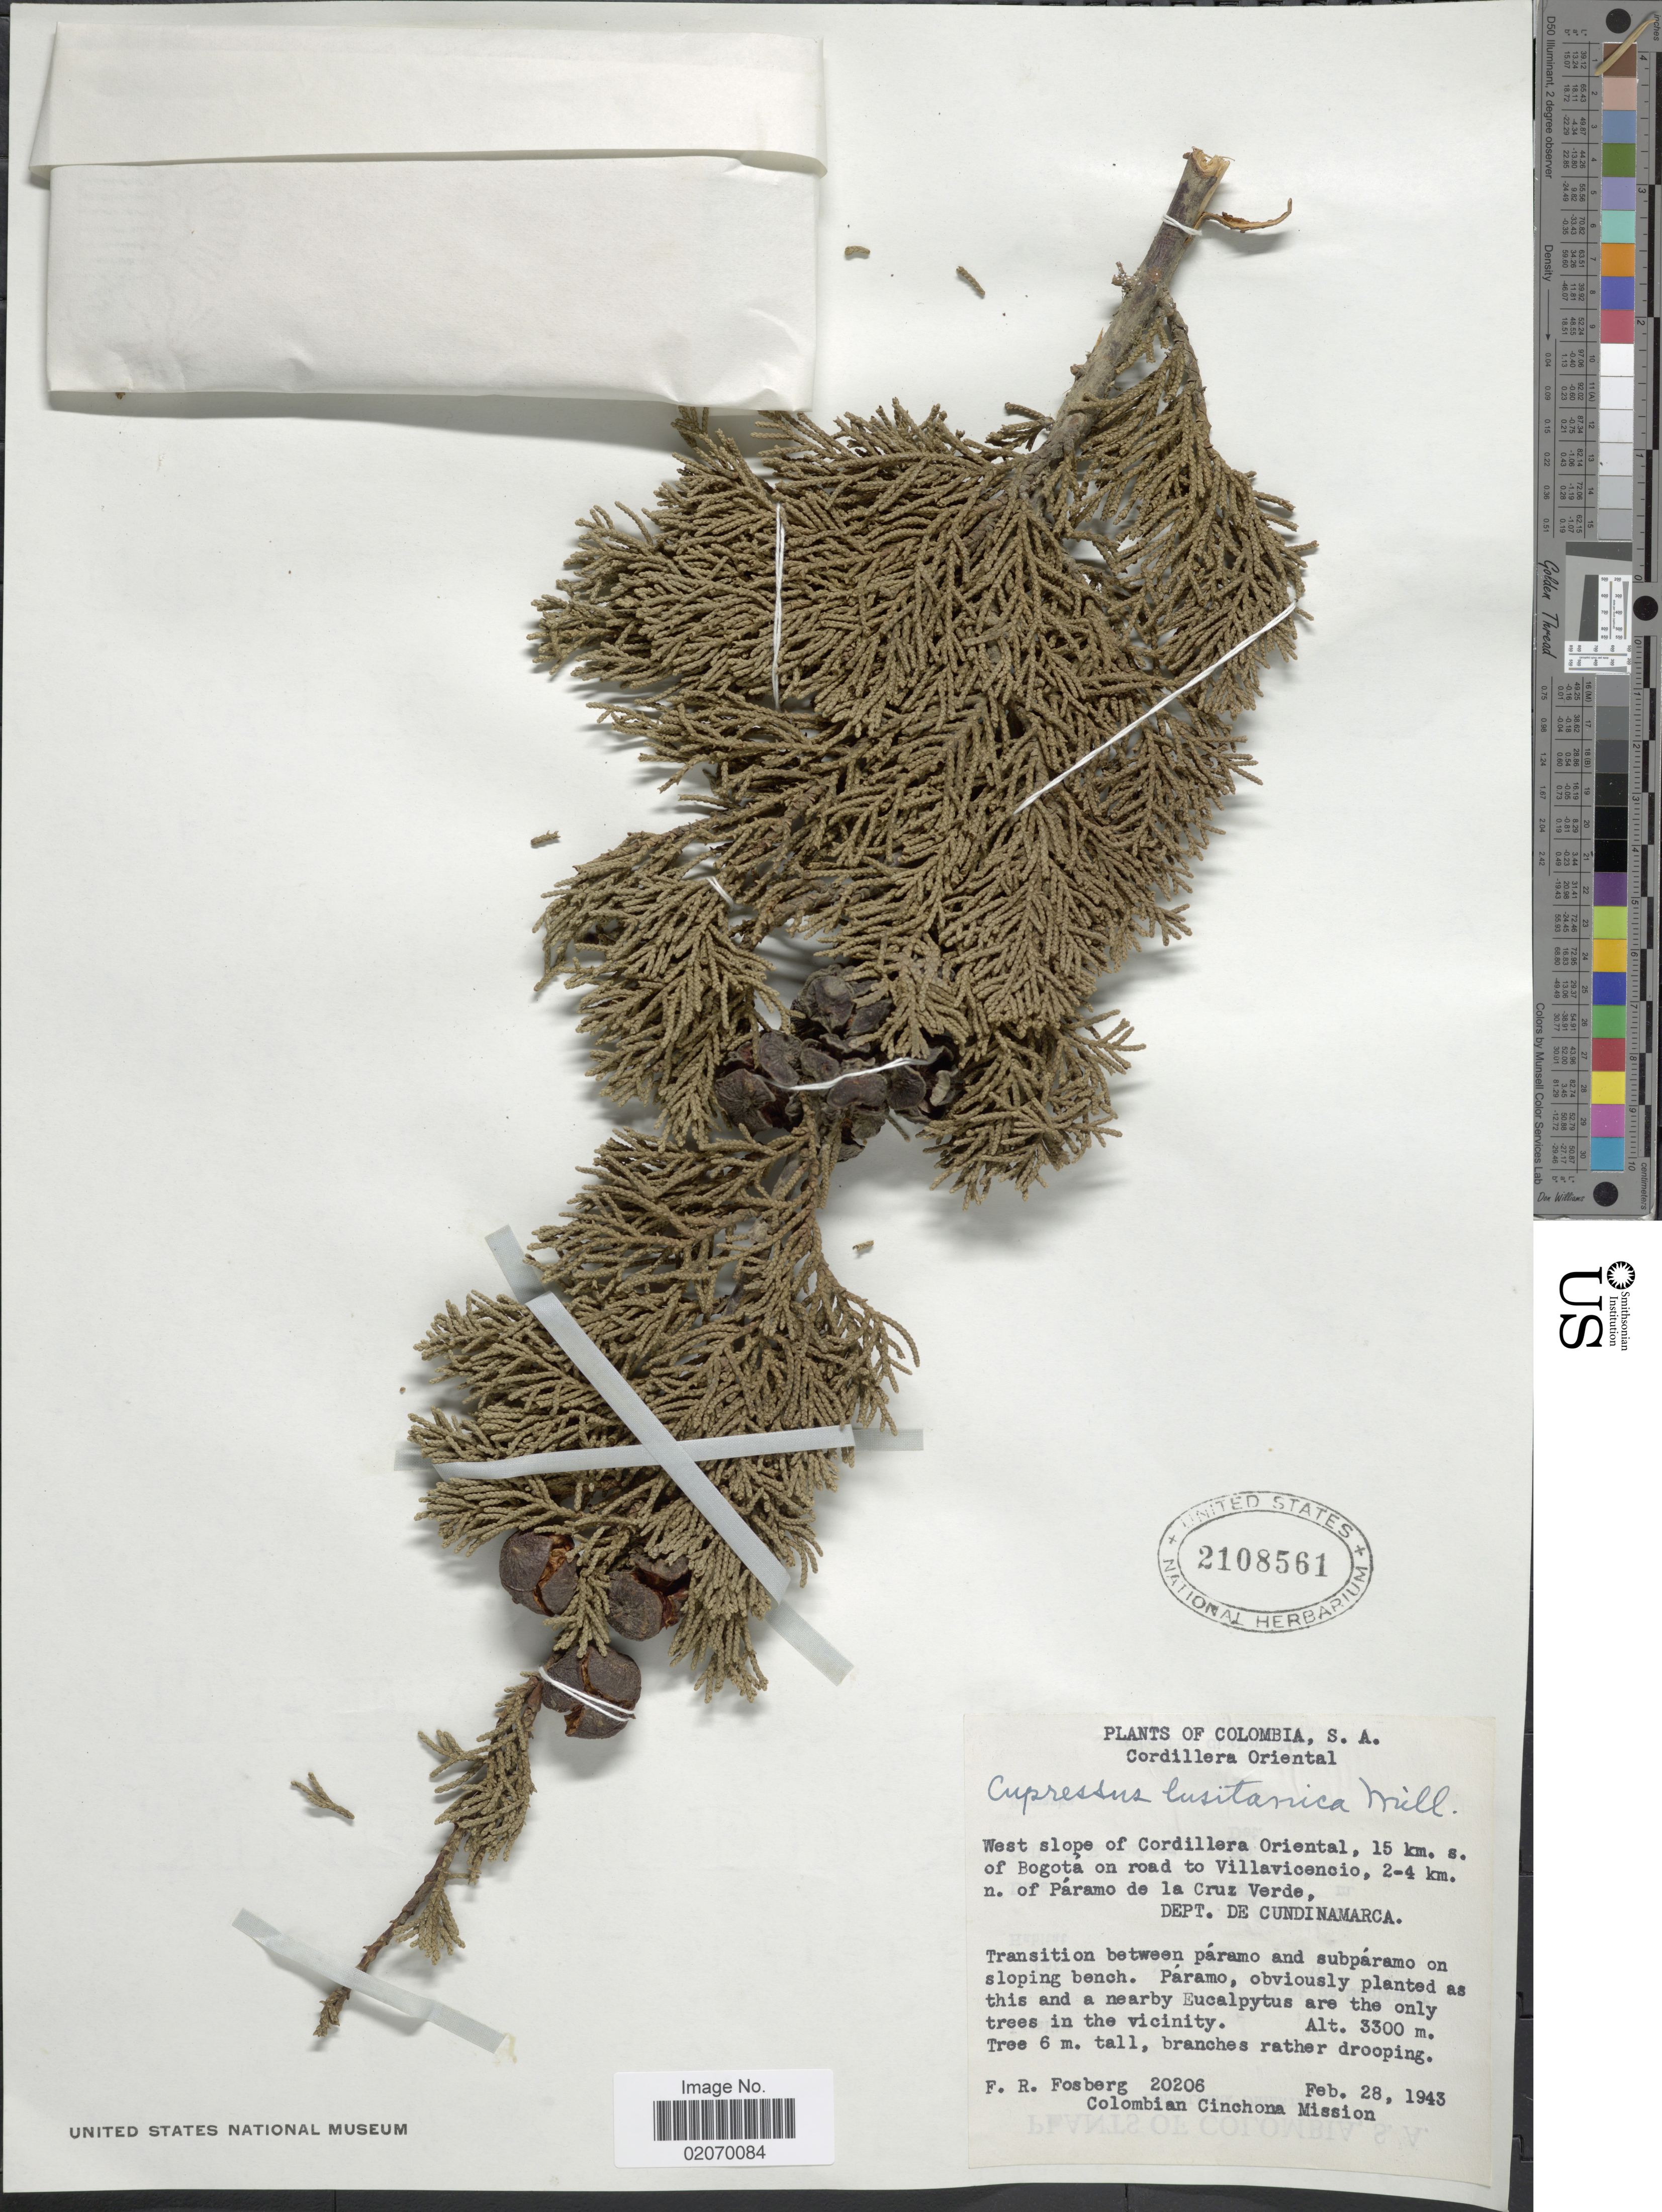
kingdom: Plantae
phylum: Tracheophyta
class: Pinopsida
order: Pinales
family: Cupressaceae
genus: Hesperocyparis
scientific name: Hesperocyparis lusitanica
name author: (Miller) Bartel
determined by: (US) Smithsonian Institution - National Museum of Natural History - Department of Botany (UNITED STATES)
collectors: F. R. Fosberg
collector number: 20206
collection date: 1943-02-28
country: Colombia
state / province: Cundinamarca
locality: Cordillera Oriental, West slope of Cordillera Oriental, 15 km. s. of Bogota on road to Villavicencio, 2-4 km. n. of Paramo de la Cruz Verde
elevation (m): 3300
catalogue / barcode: US 2108561